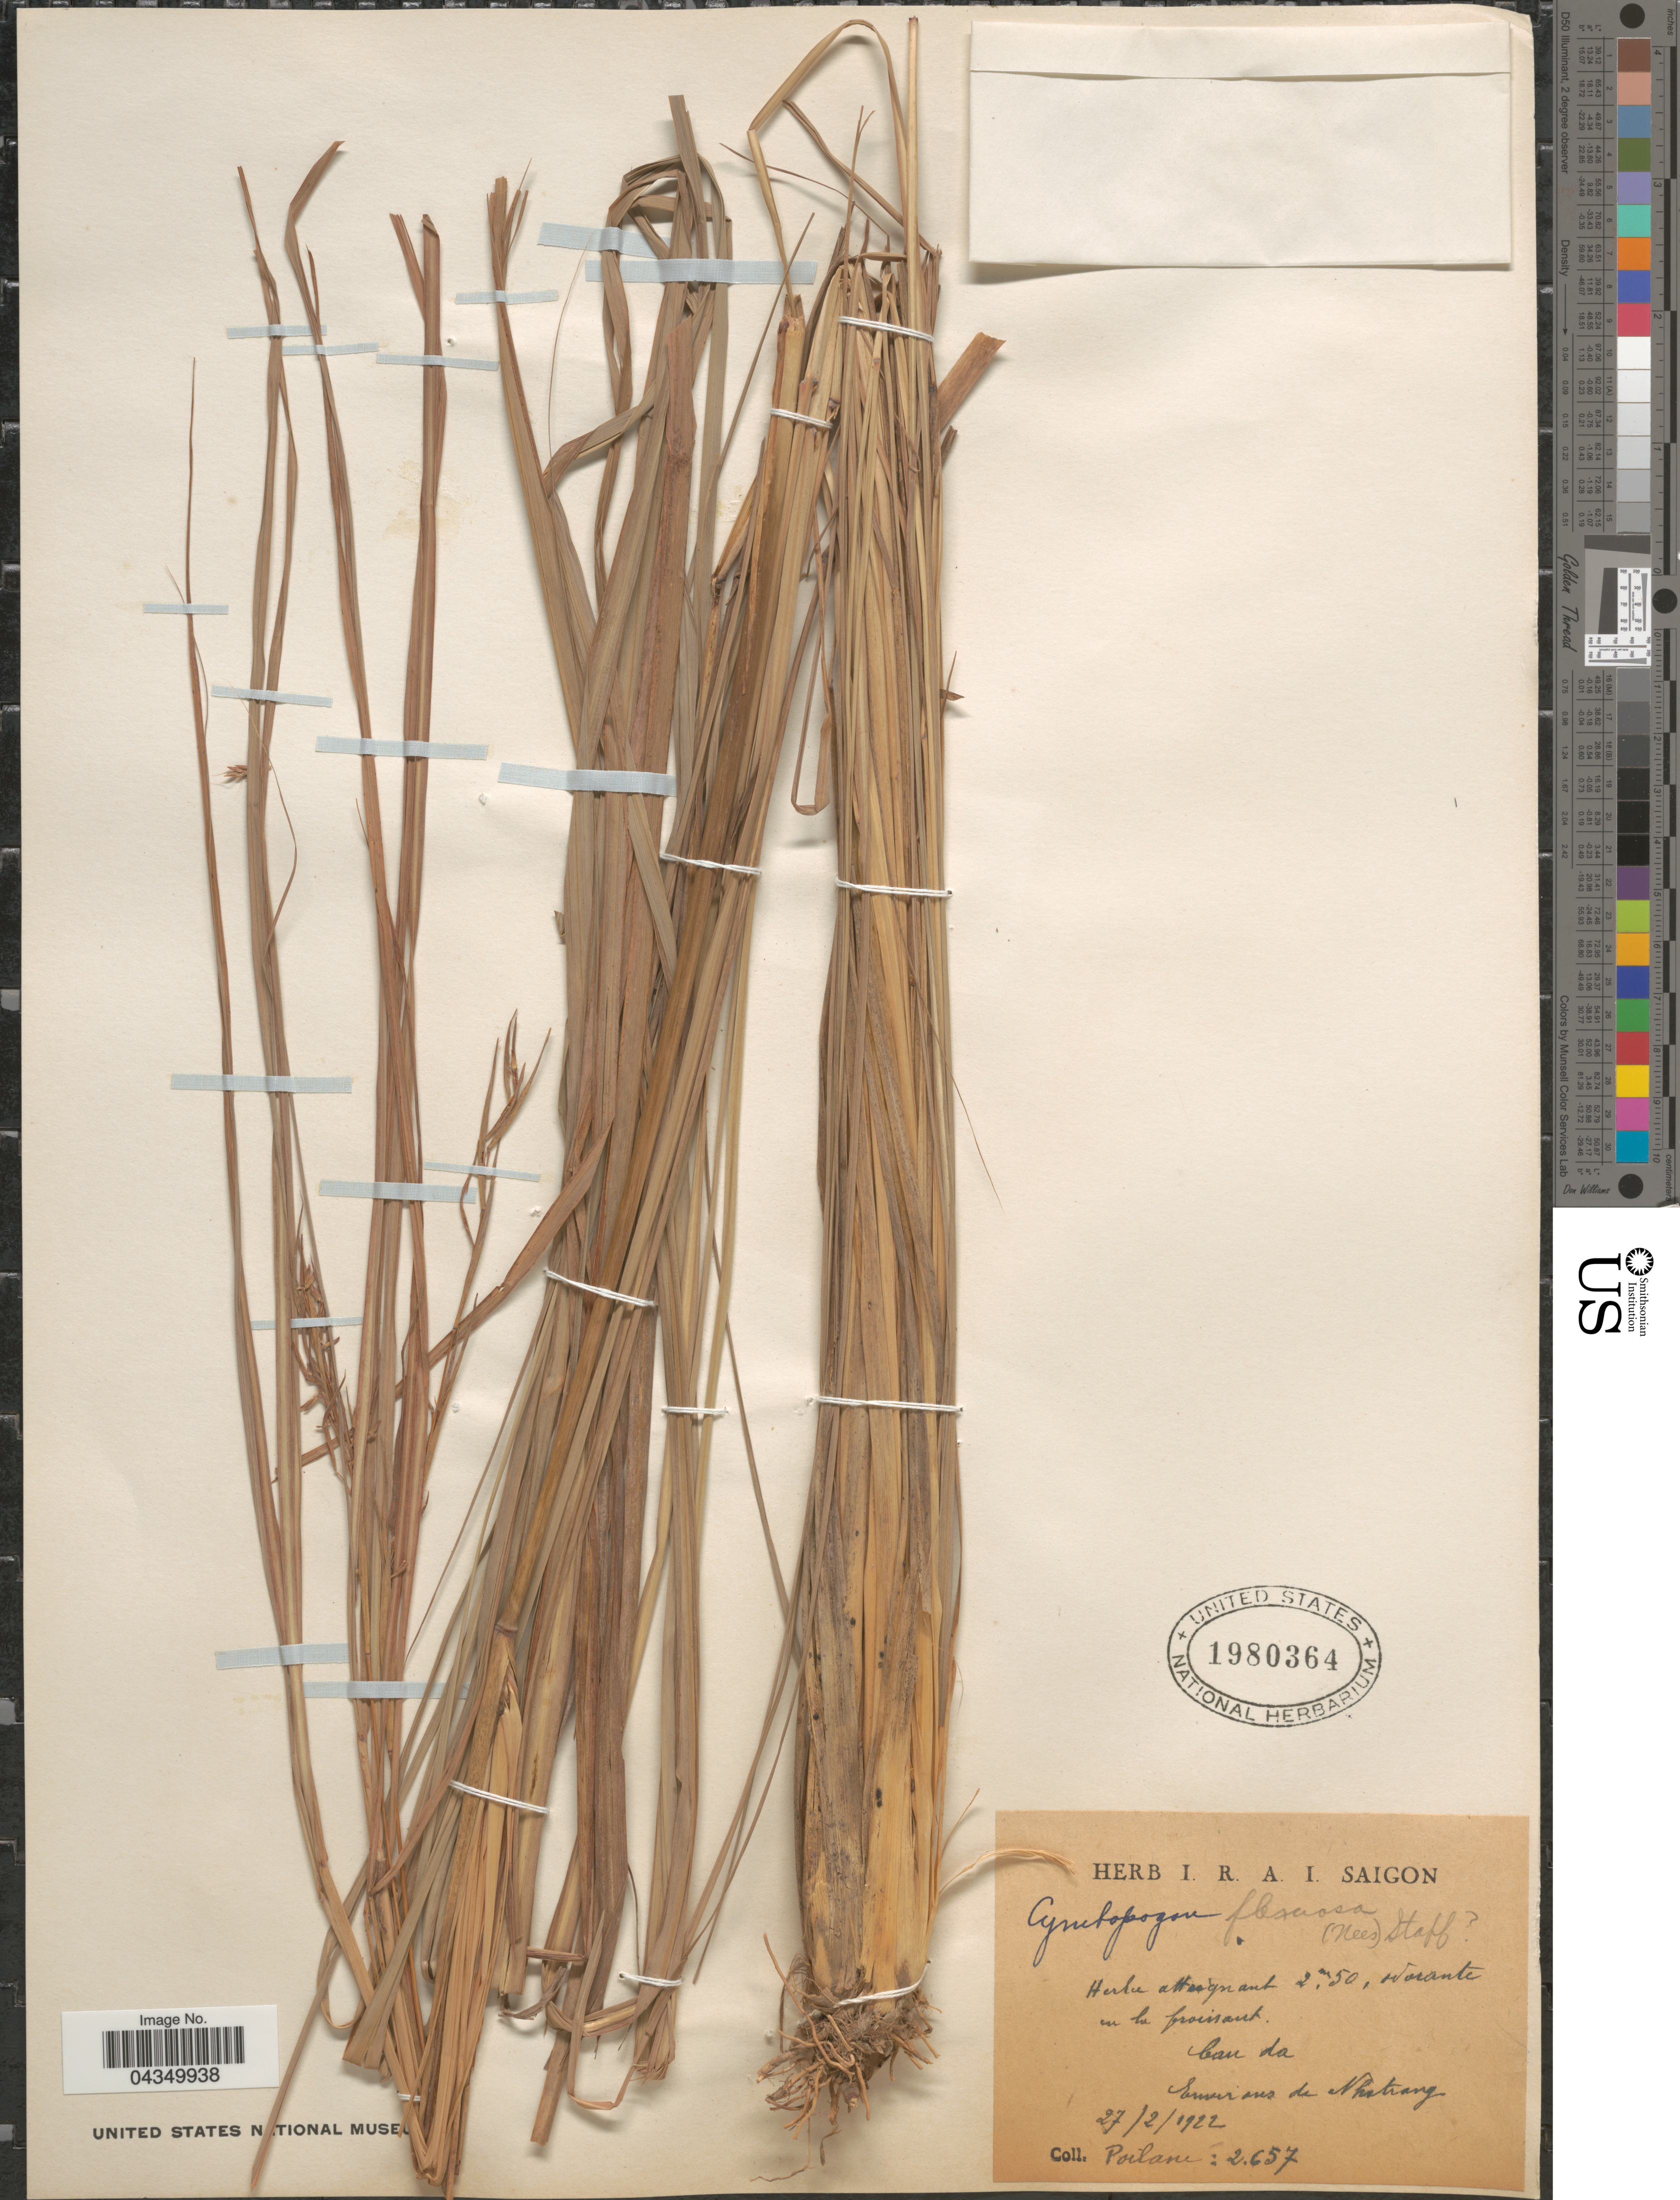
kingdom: Plantae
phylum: Tracheophyta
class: Liliopsida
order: Poales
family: Poaceae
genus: Cymbopogon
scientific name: Cymbopogon flexuosus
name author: (Nees ex Steud.) Will. Watson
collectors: -. Poilane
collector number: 2657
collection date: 1922-02-27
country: Vietnam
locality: Cau da. Environs de Nhatrang.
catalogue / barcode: US 1980364